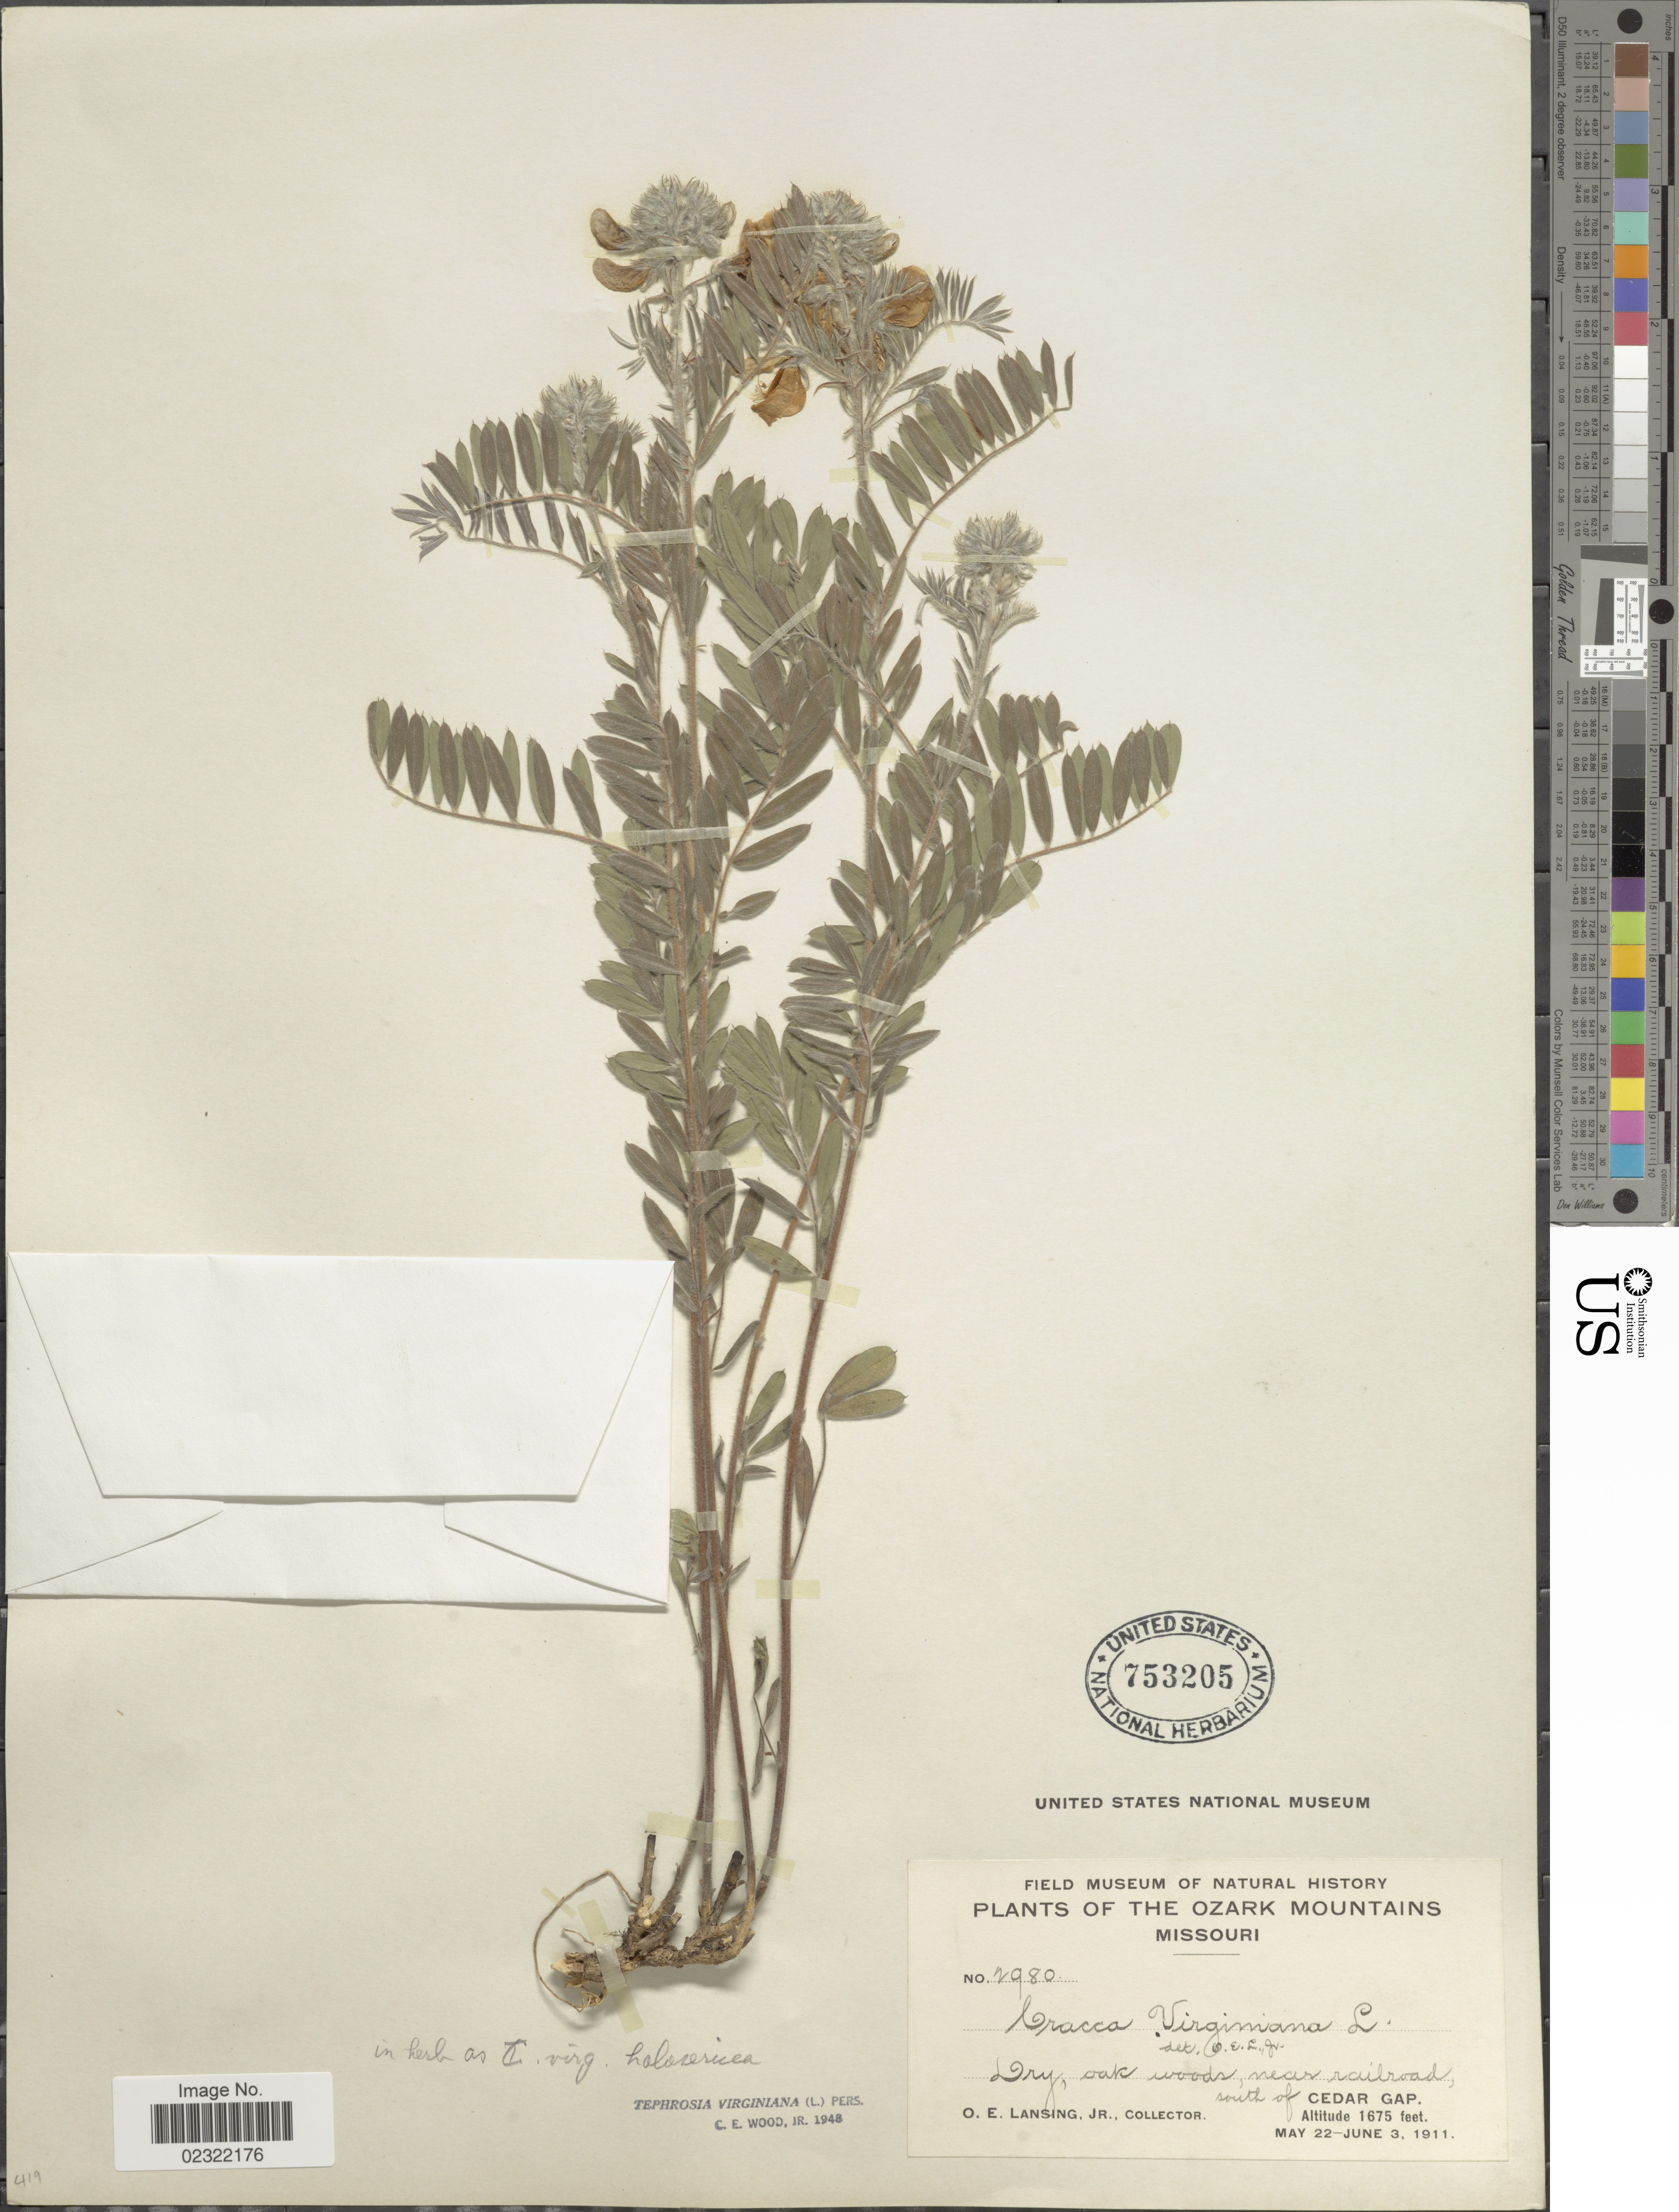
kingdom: Plantae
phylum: Tracheophyta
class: Magnoliopsida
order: Fabales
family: Fabaceae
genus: Tephrosia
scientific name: Tephrosia virginiana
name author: (L.) Pers.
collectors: O. Lansing Jr.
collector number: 2980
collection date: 1911-05-22/1911-06-03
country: United States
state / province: Missouri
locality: The Ozark Mountains, Dry, oak woods, near railroad, south of Cedar Gap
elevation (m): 511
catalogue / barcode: US 753205